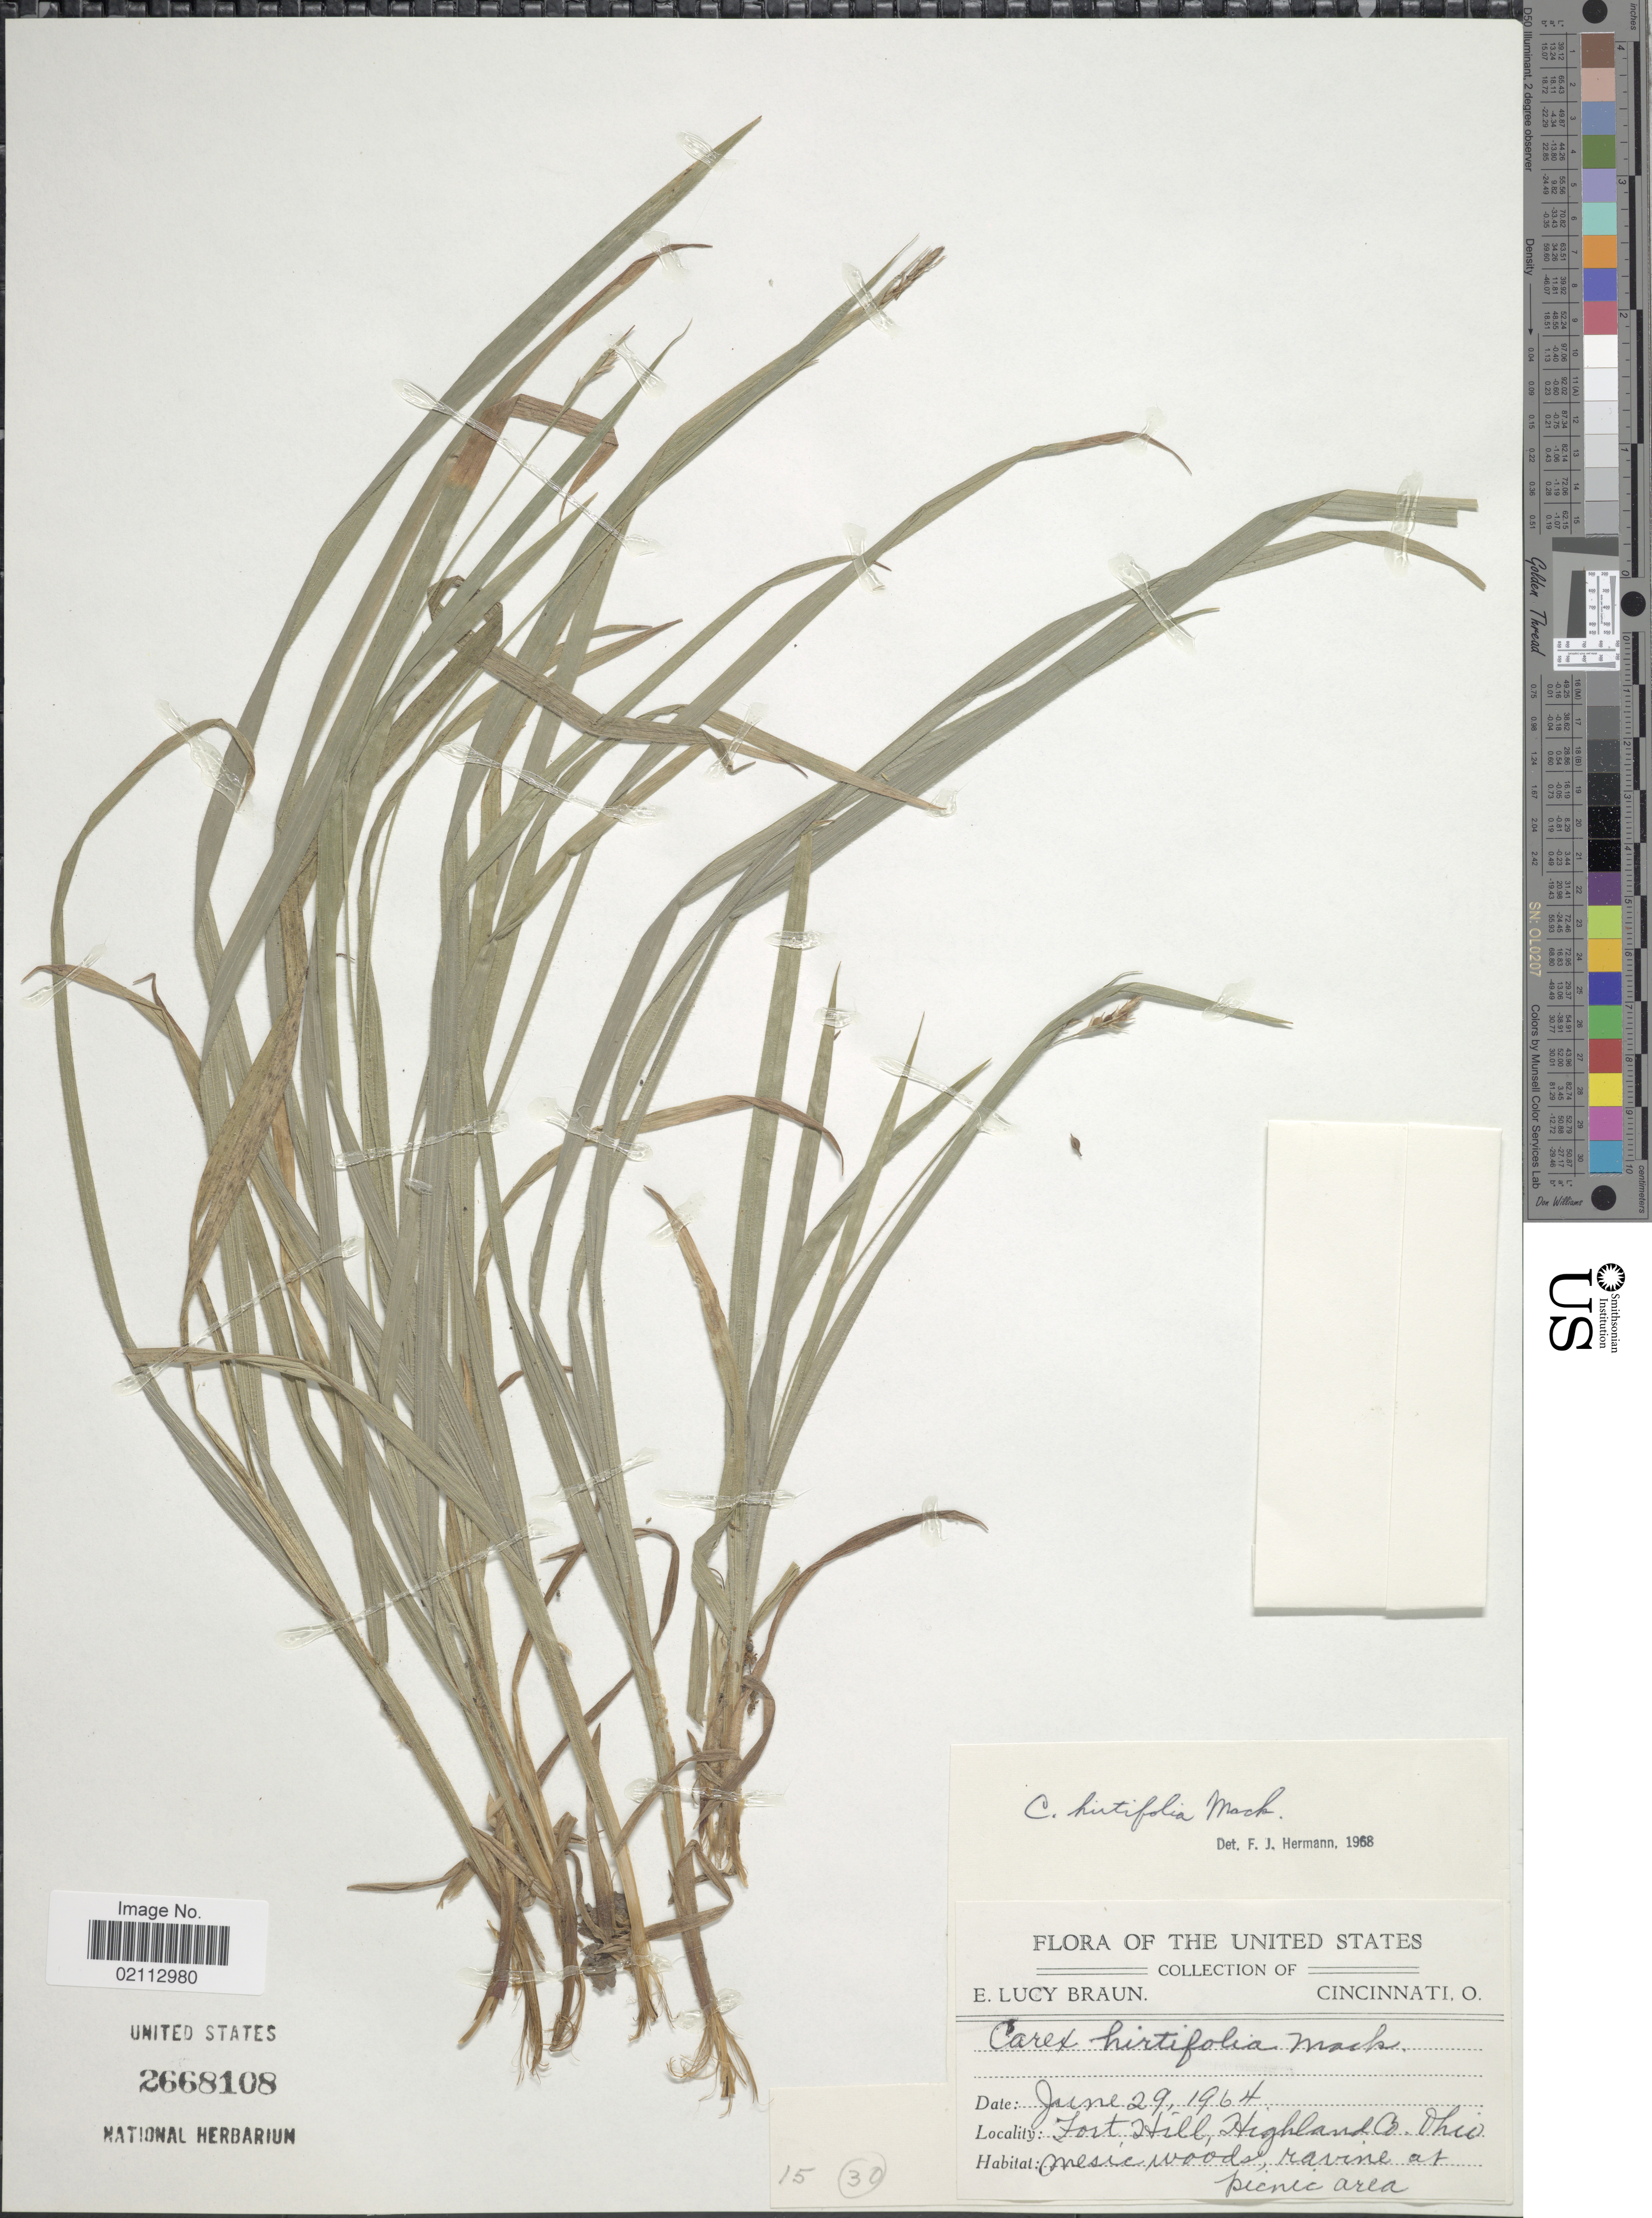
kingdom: Plantae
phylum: Tracheophyta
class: Liliopsida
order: Poales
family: Cyperaceae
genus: Carex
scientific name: Carex hirtifolia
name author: Mack.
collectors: E. L. Braun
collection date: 1964-06-29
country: United States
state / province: Ohio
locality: Fort Hill, Highland Co.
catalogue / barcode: US 2668108